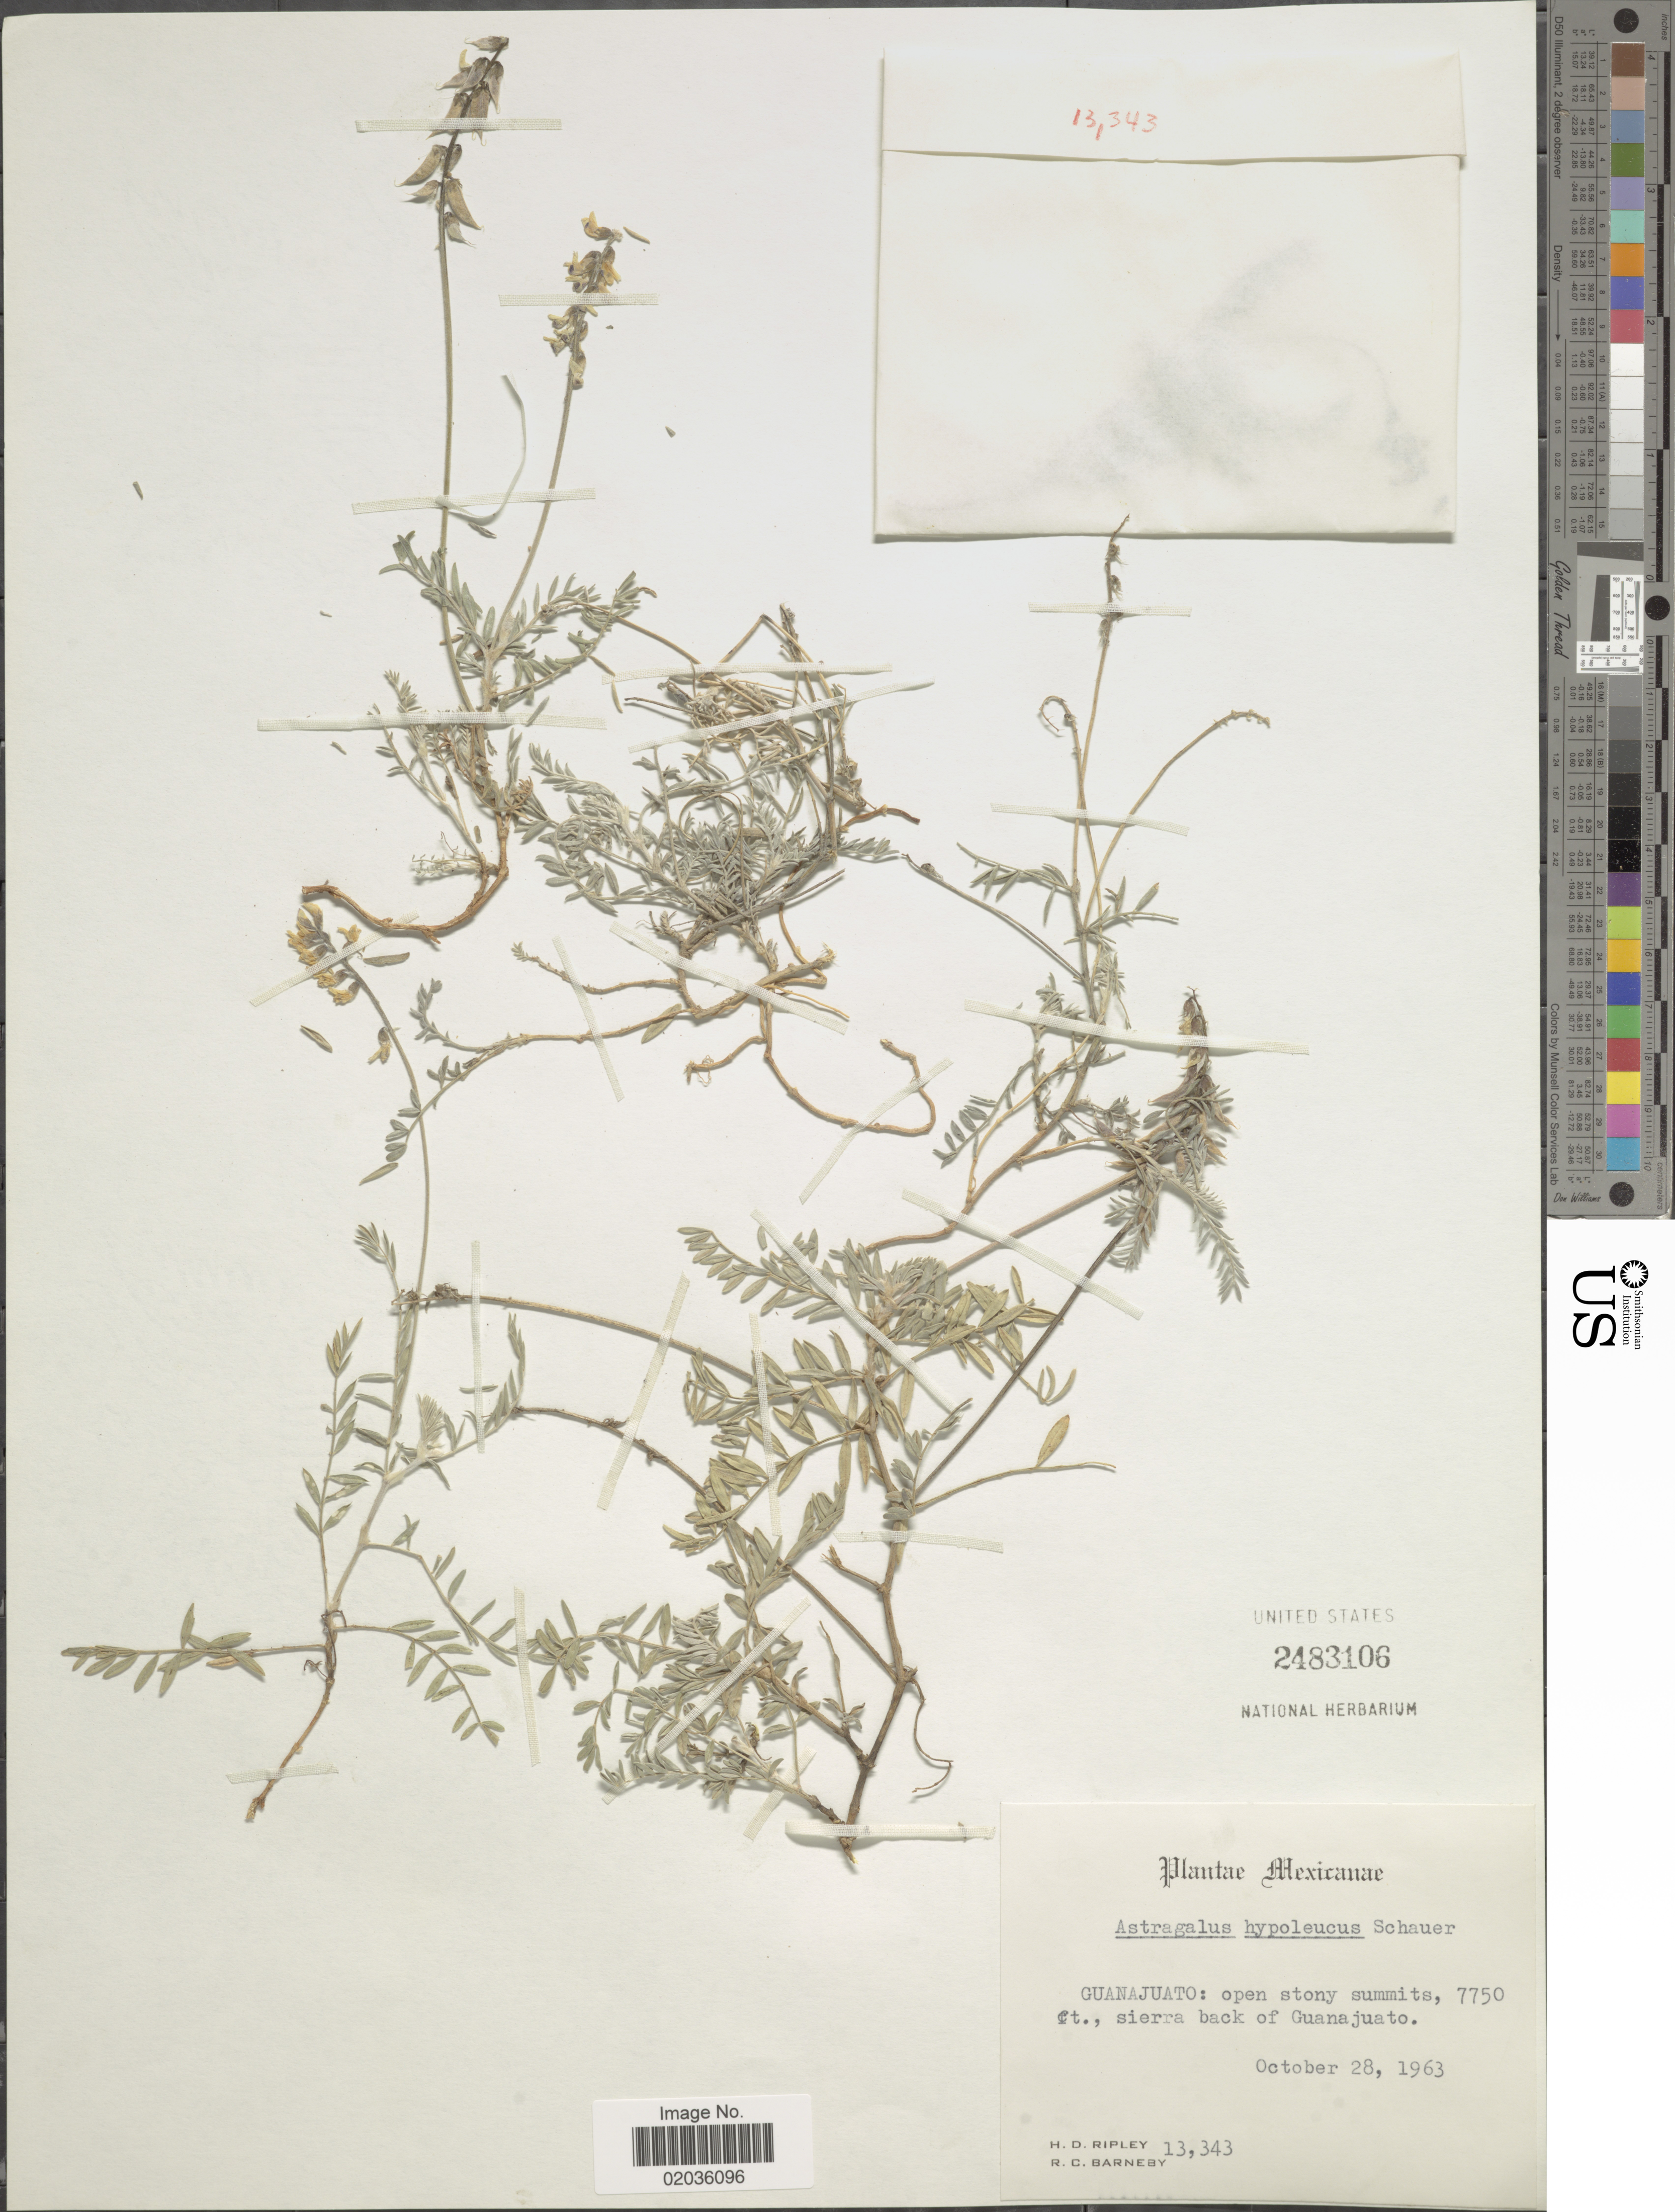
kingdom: Plantae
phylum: Tracheophyta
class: Magnoliopsida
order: Fabales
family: Fabaceae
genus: Astragalus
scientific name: Astragalus hypoleucus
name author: S. Schauer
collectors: H. Ripley & R. C. Barneby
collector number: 13343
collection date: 1963-10-28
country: Mexico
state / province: Guanajuato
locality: Open stony summits., sierra back of Guanajuato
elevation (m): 2362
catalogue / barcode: US 2483106